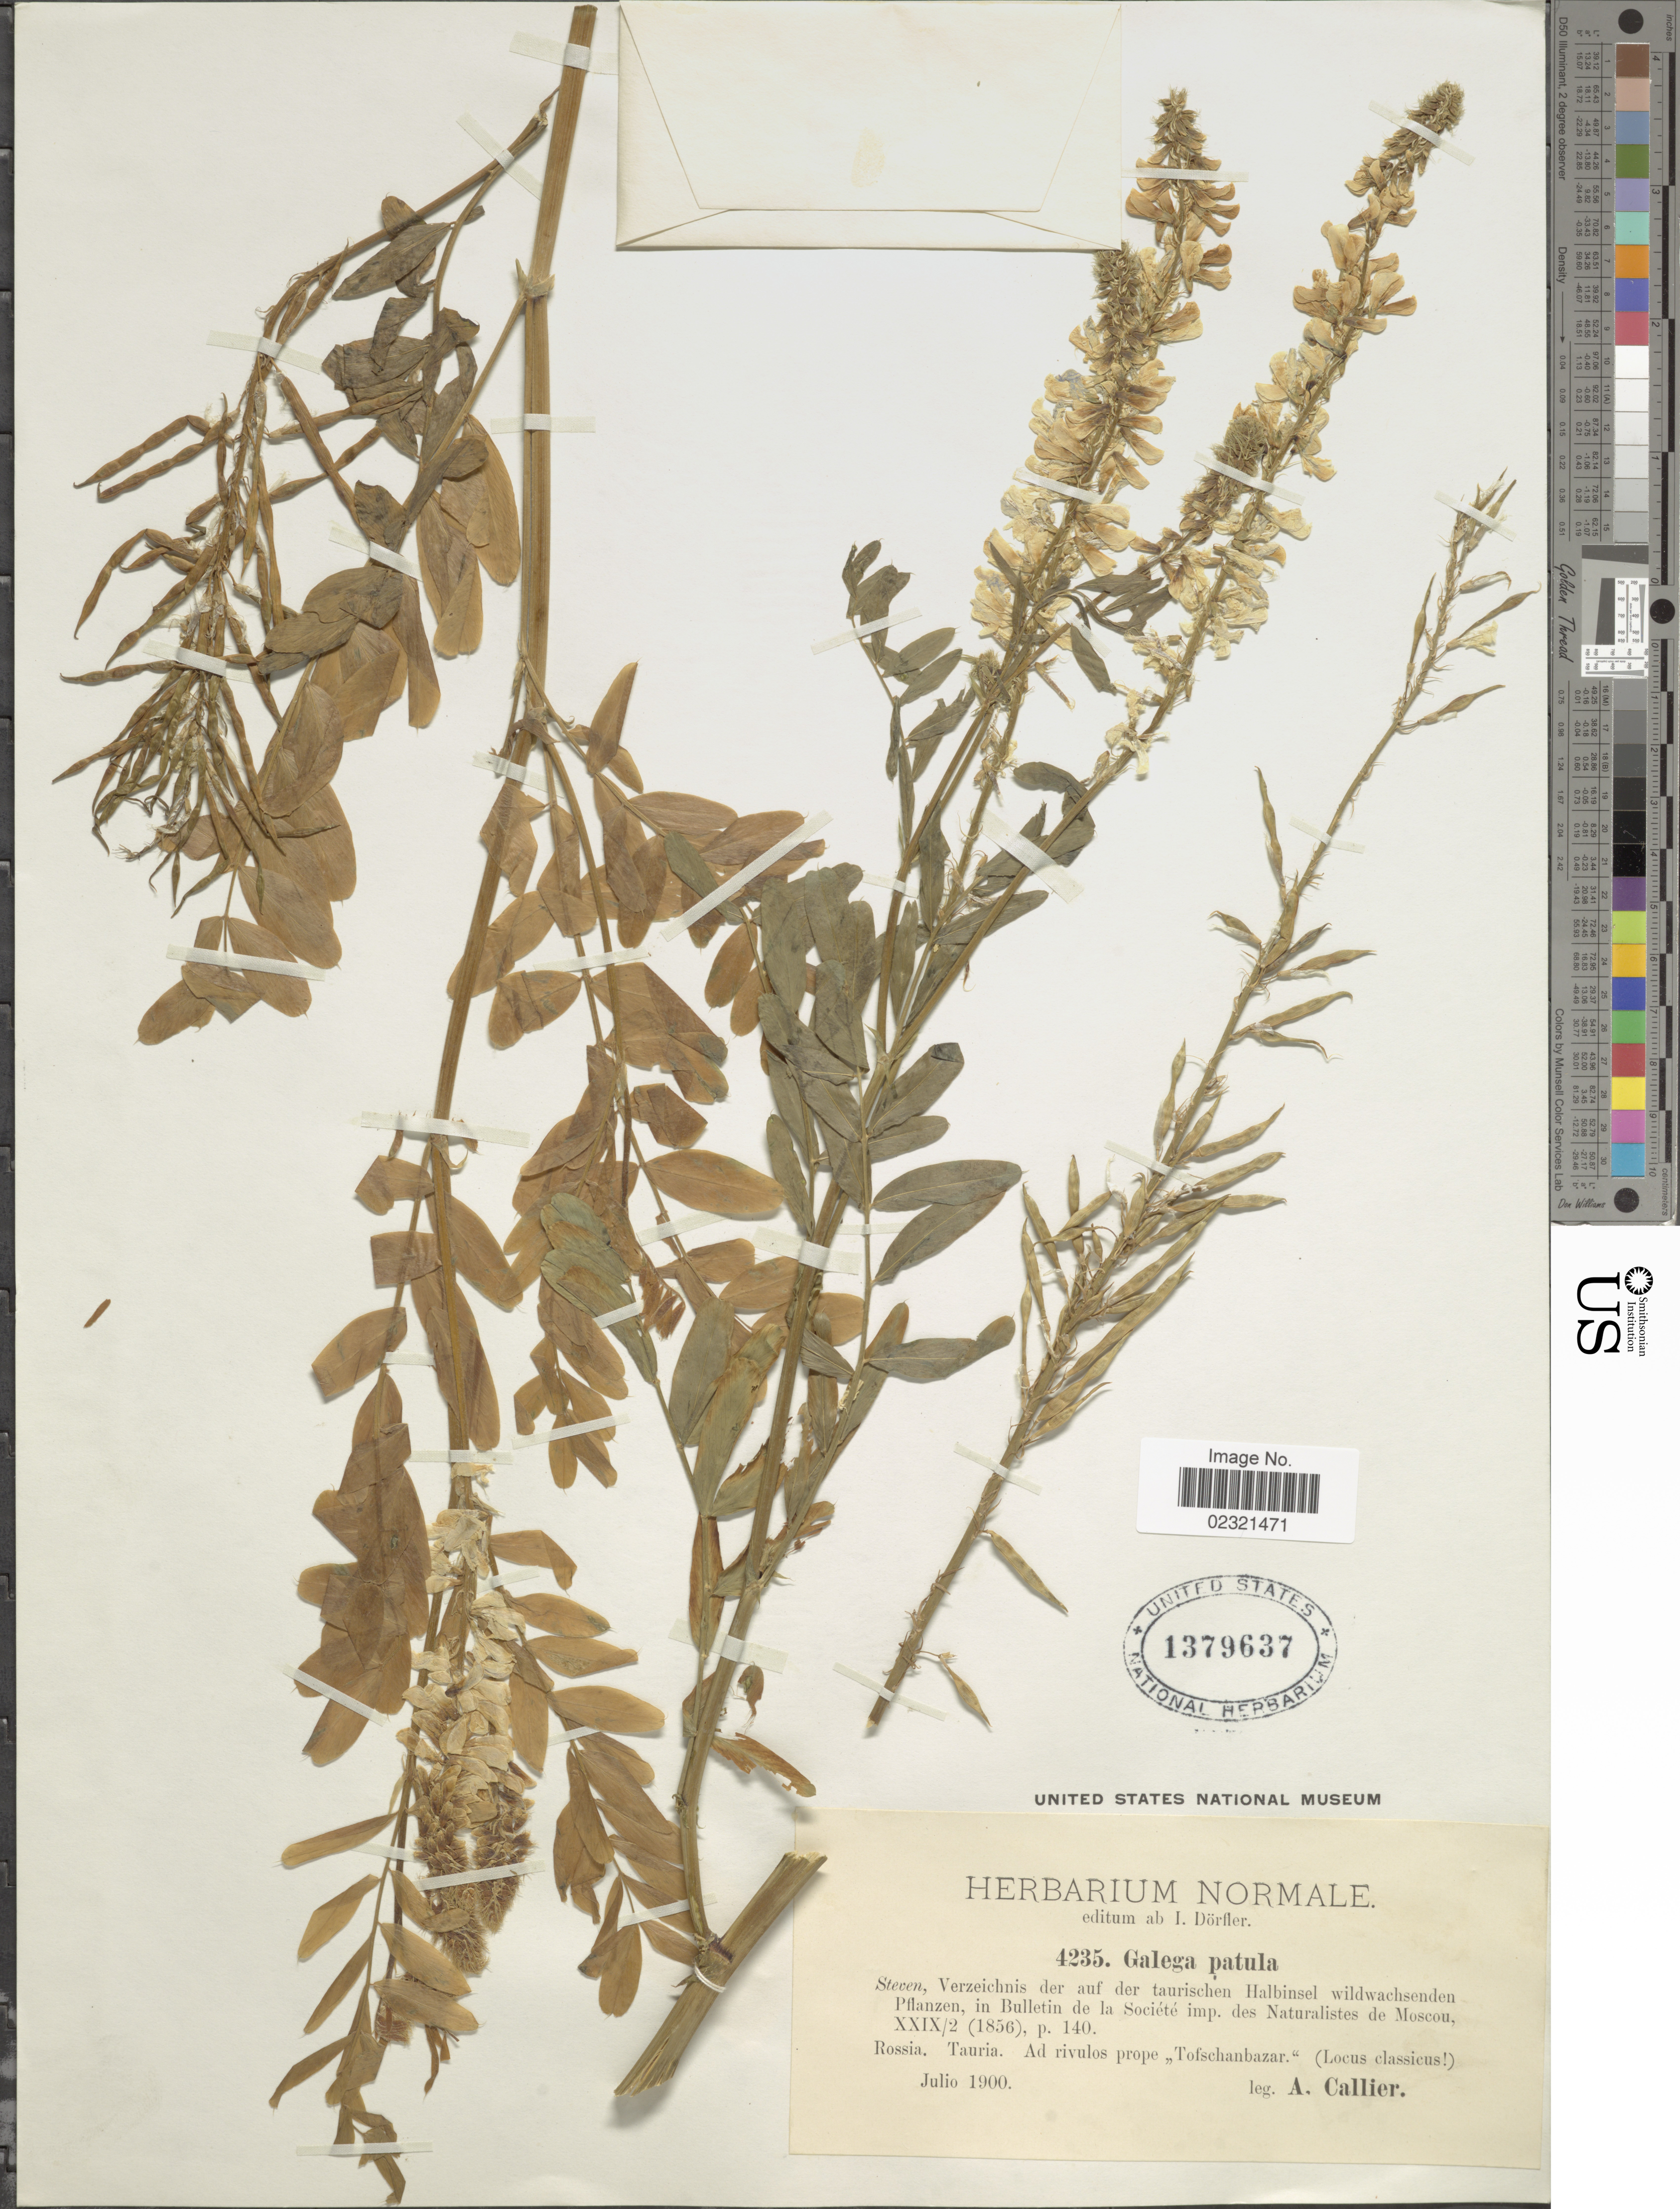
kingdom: Plantae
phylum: Tracheophyta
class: Magnoliopsida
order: Fabales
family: Fabaceae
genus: Galega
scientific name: Galega patula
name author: Steven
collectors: A. Callier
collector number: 4235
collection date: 1900-07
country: Russian Federation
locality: Rossia. Tauria.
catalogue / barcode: US 1379637